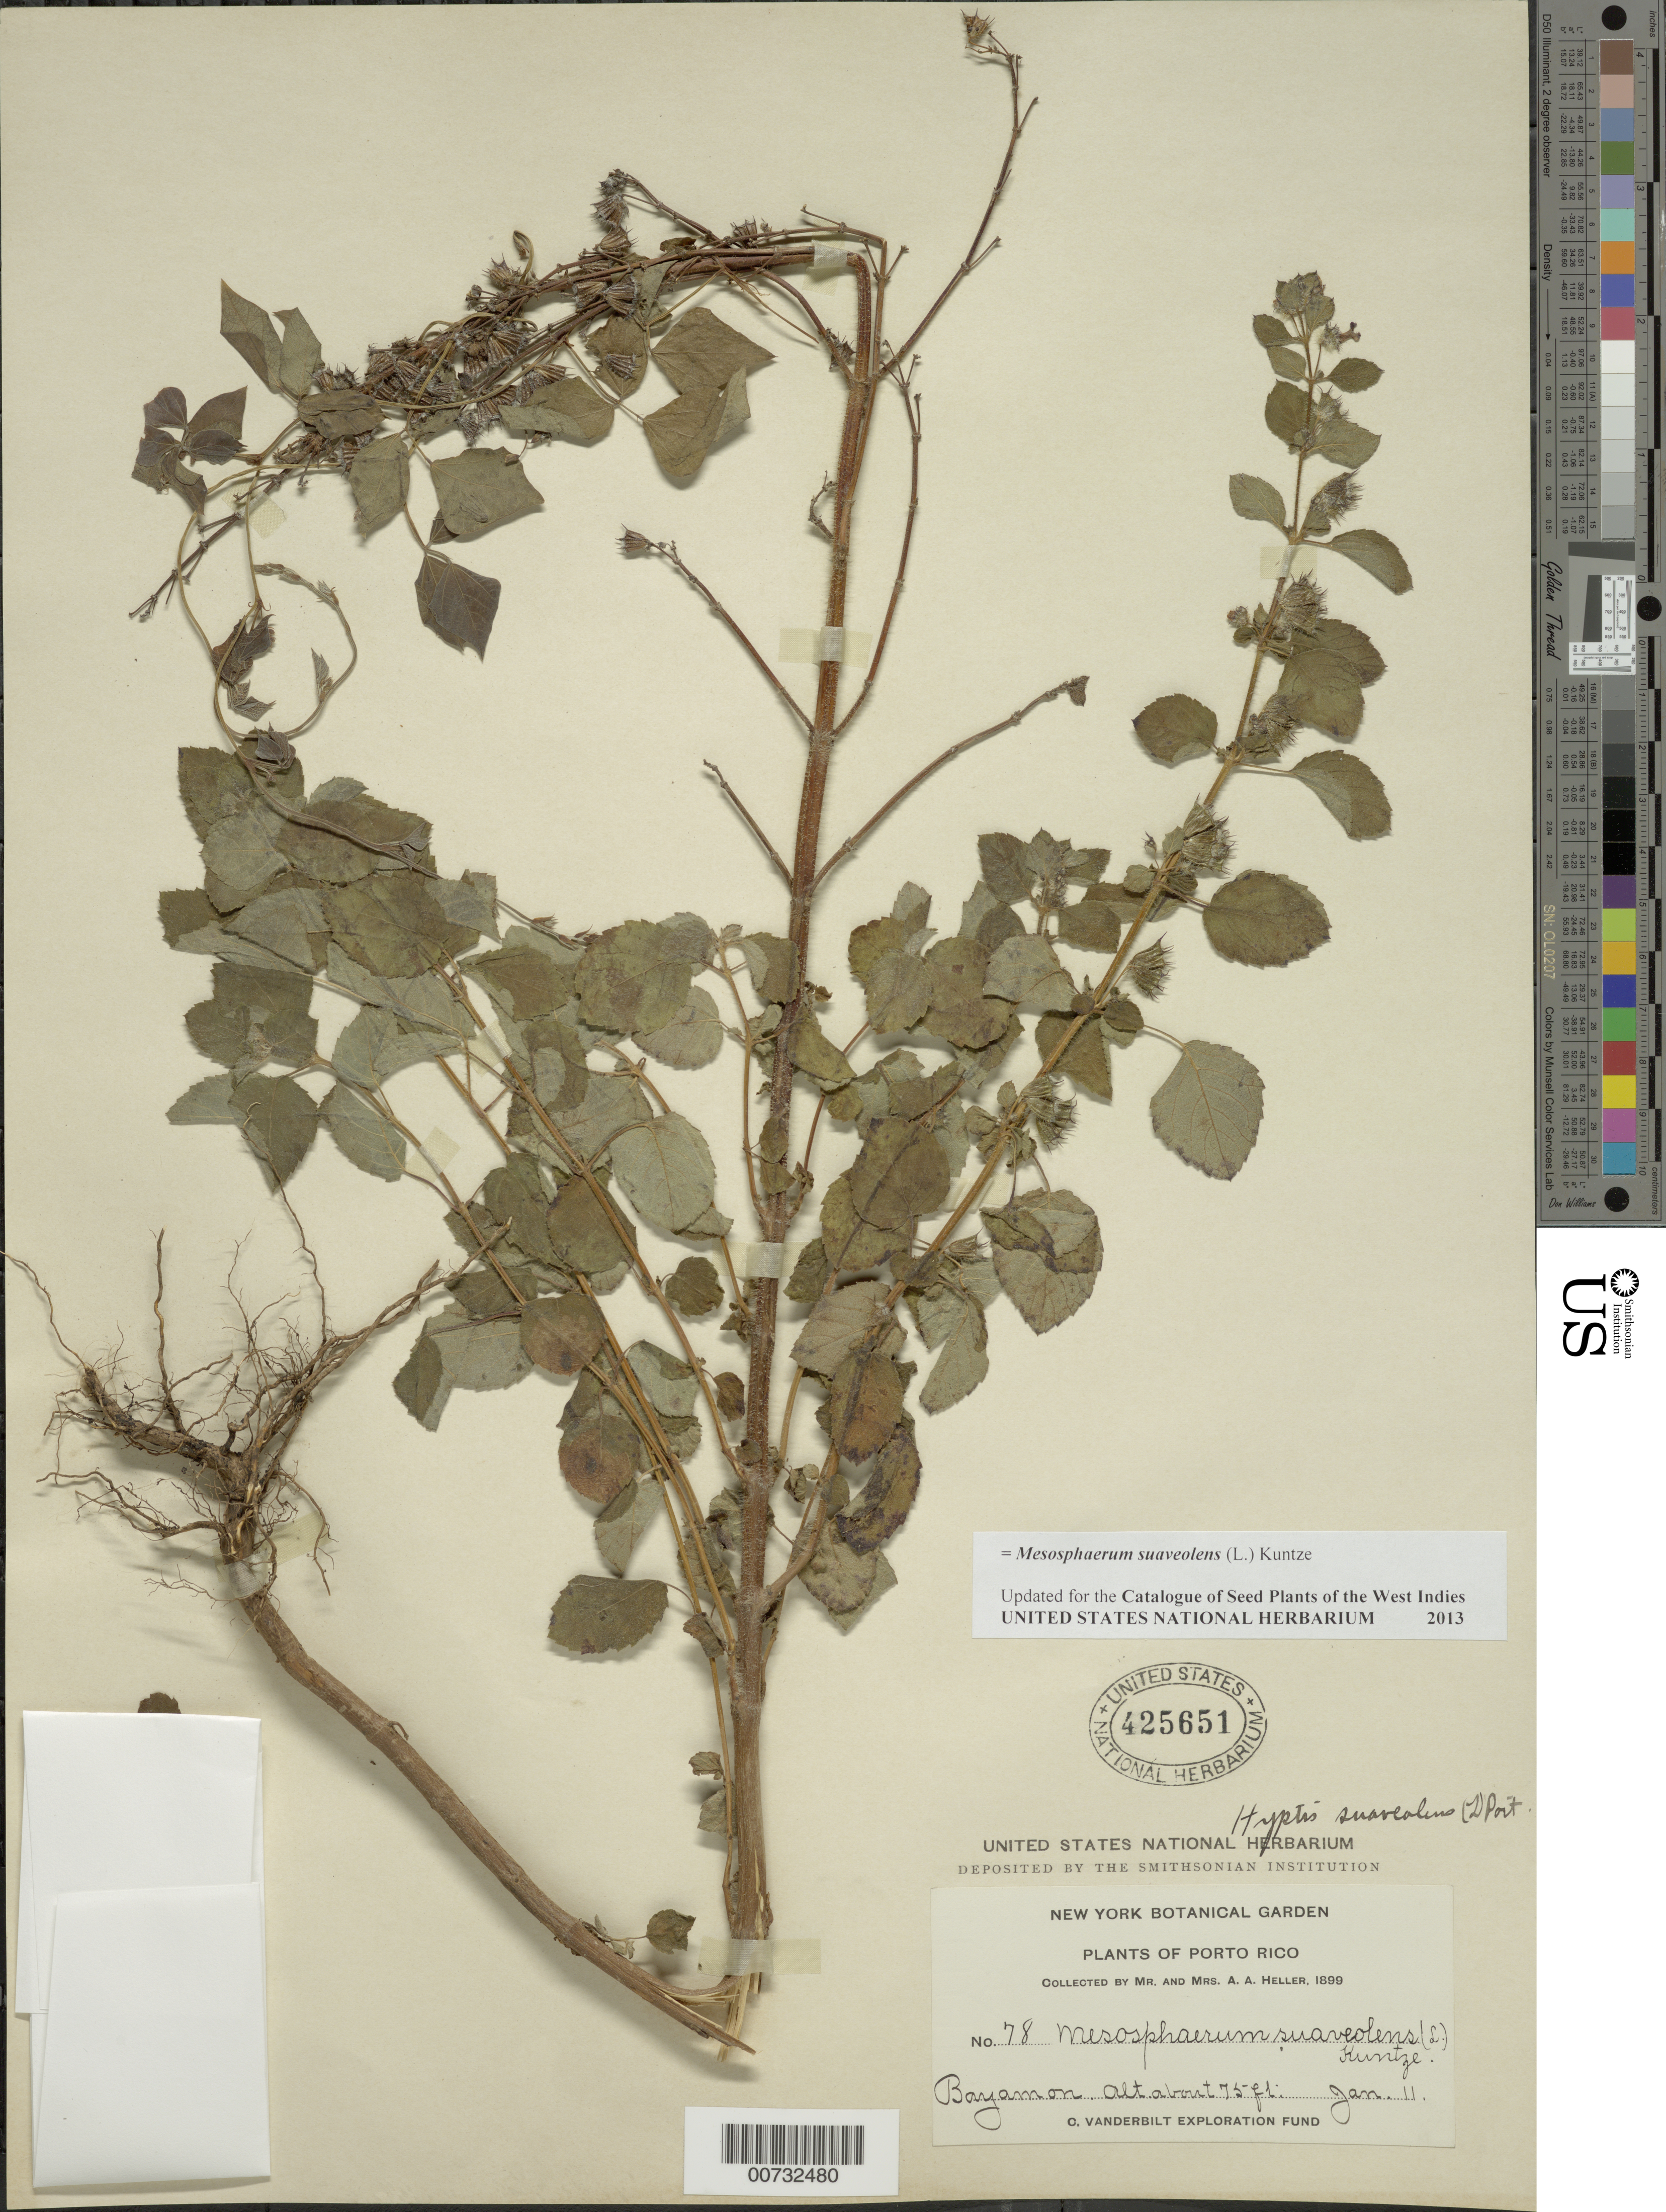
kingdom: Plantae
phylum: Tracheophyta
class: Magnoliopsida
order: Lamiales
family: Lamiaceae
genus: Mesosphaerum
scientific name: Mesosphaerum suaveolens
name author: (L.) Kuntze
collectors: A. A. Heller & E. G. Heller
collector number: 78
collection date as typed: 11 Jan 1899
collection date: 1899-01-11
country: Puerto Rico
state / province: Bayamón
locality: Bayamon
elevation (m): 23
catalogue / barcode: US 425651